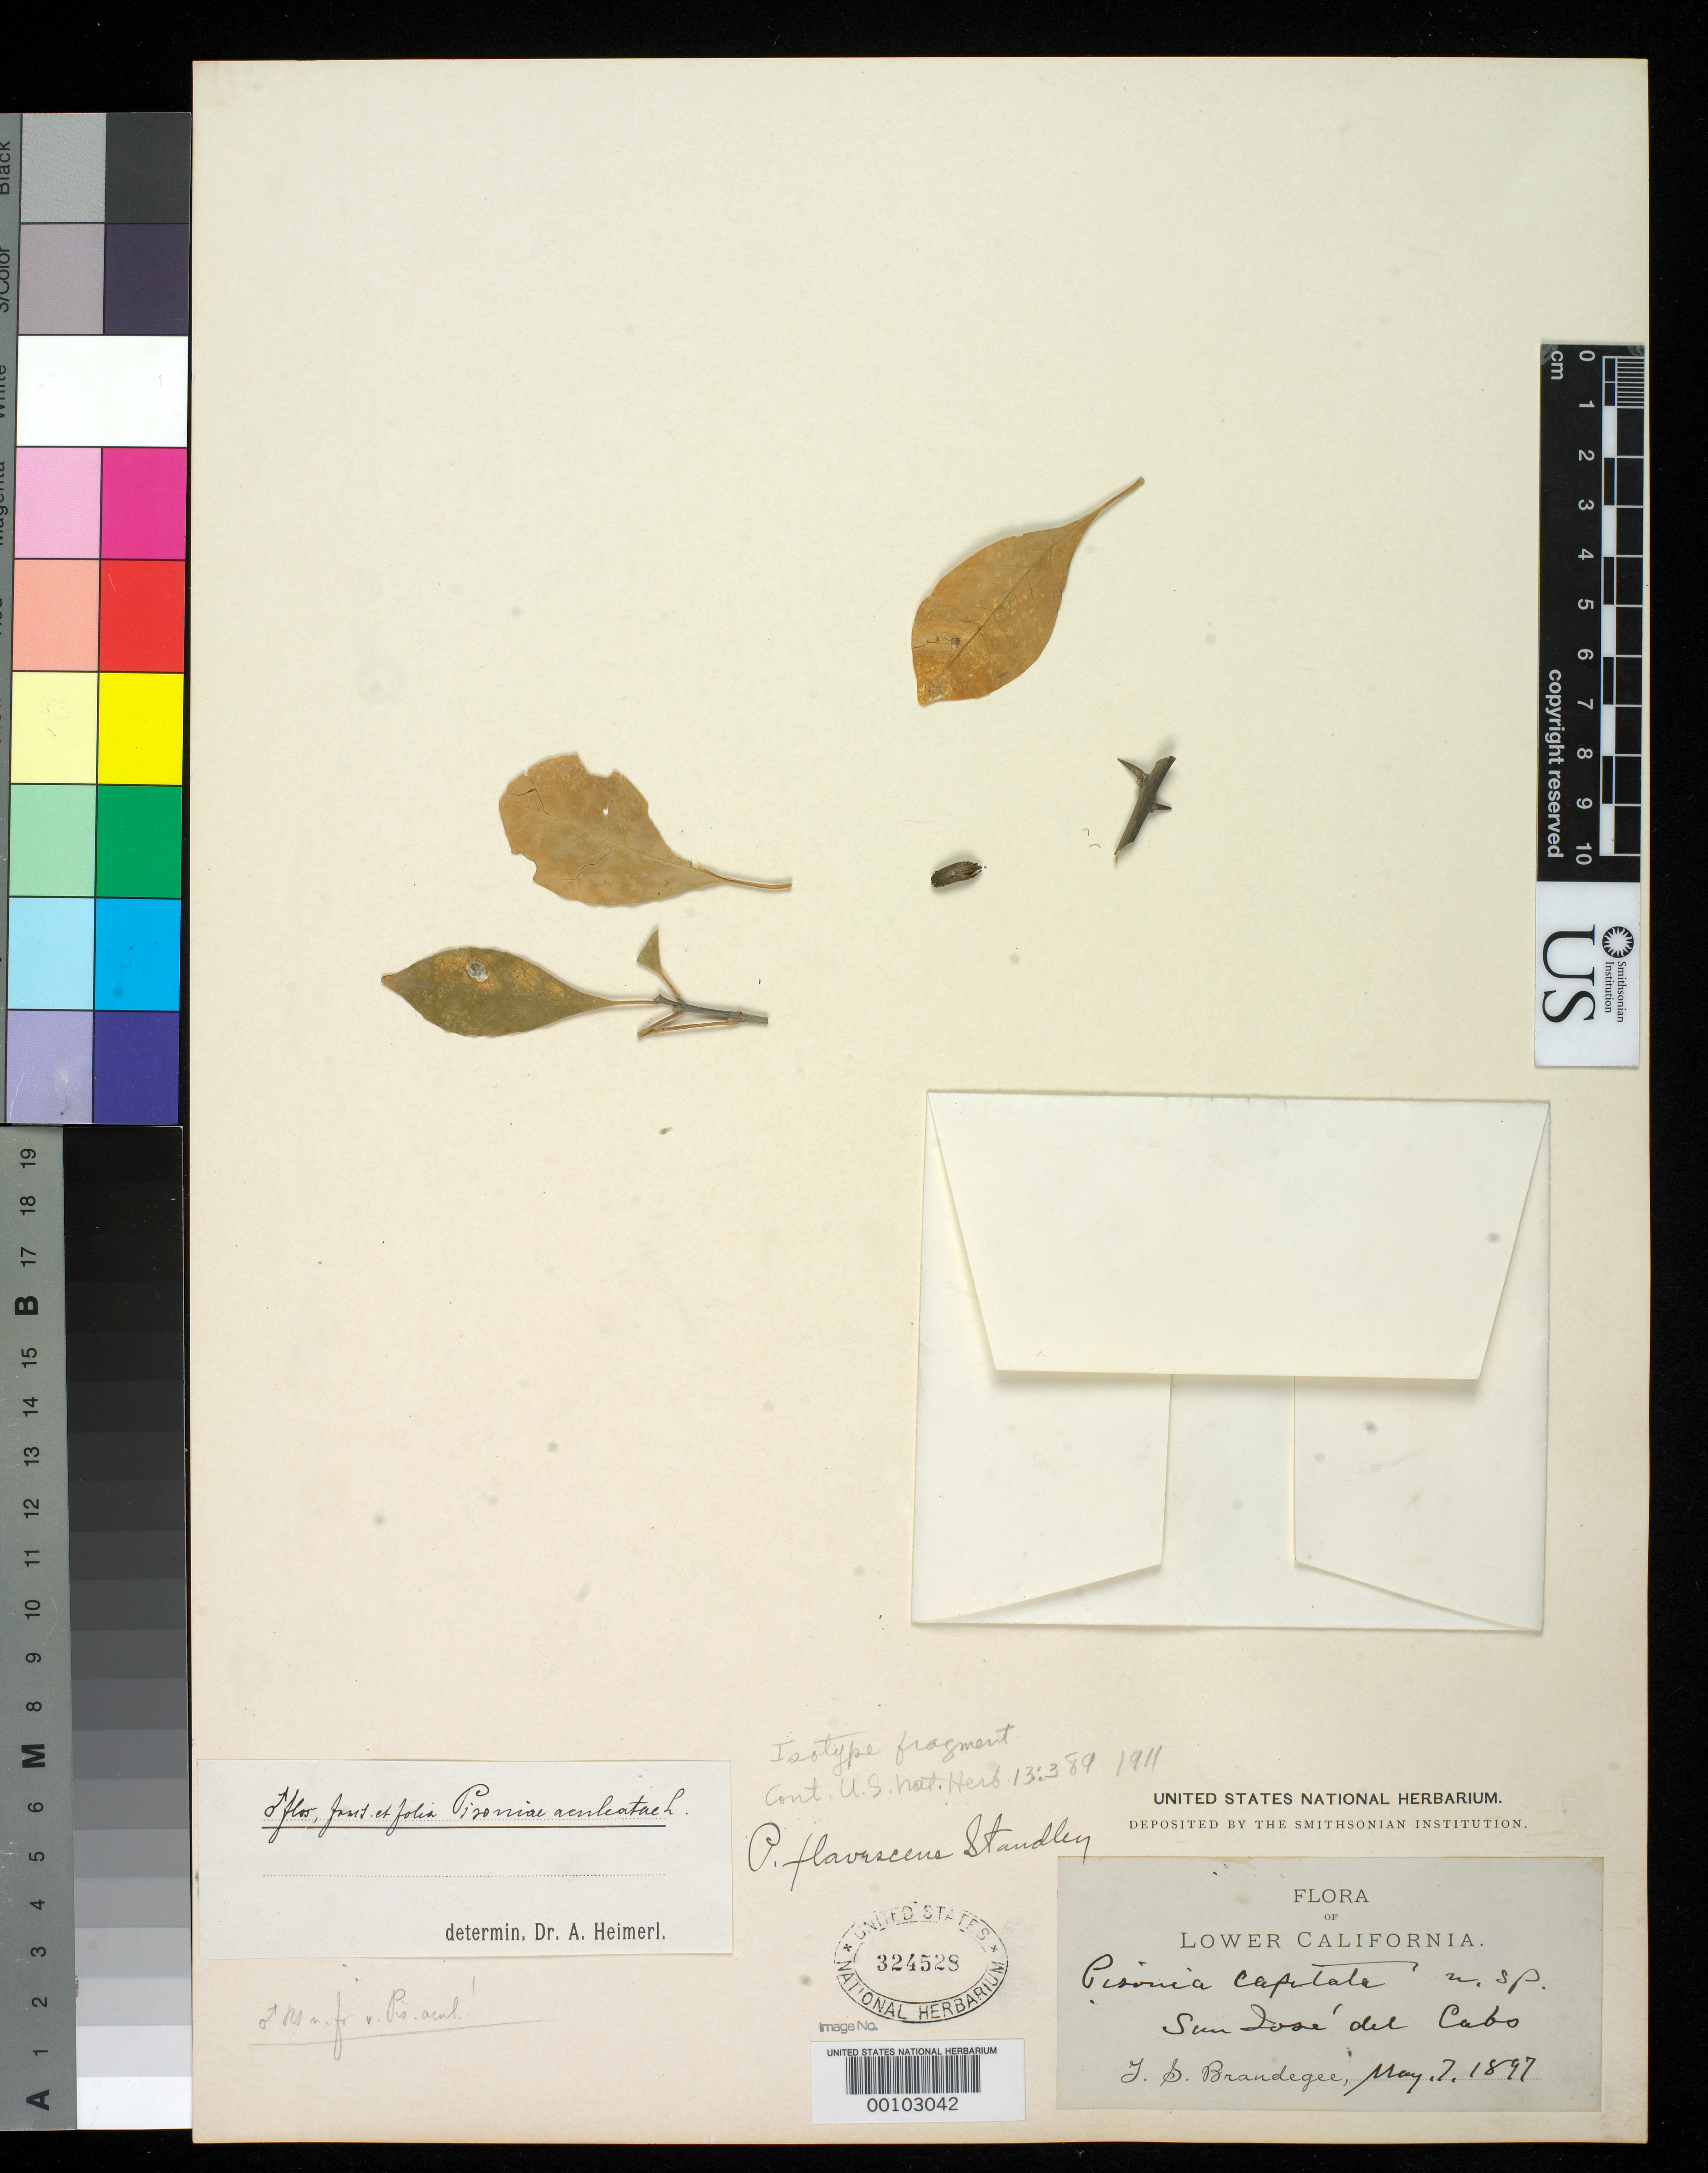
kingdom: Plantae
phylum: Tracheophyta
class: Magnoliopsida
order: Caryophyllales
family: Nyctaginaceae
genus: Pisonia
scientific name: Pisonia flavescens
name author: Standl.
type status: Type Fragment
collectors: T. S. Brandegee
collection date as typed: May 1897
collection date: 1897-05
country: Mexico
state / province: Baja California Sur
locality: San José del Cabo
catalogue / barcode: US 324528